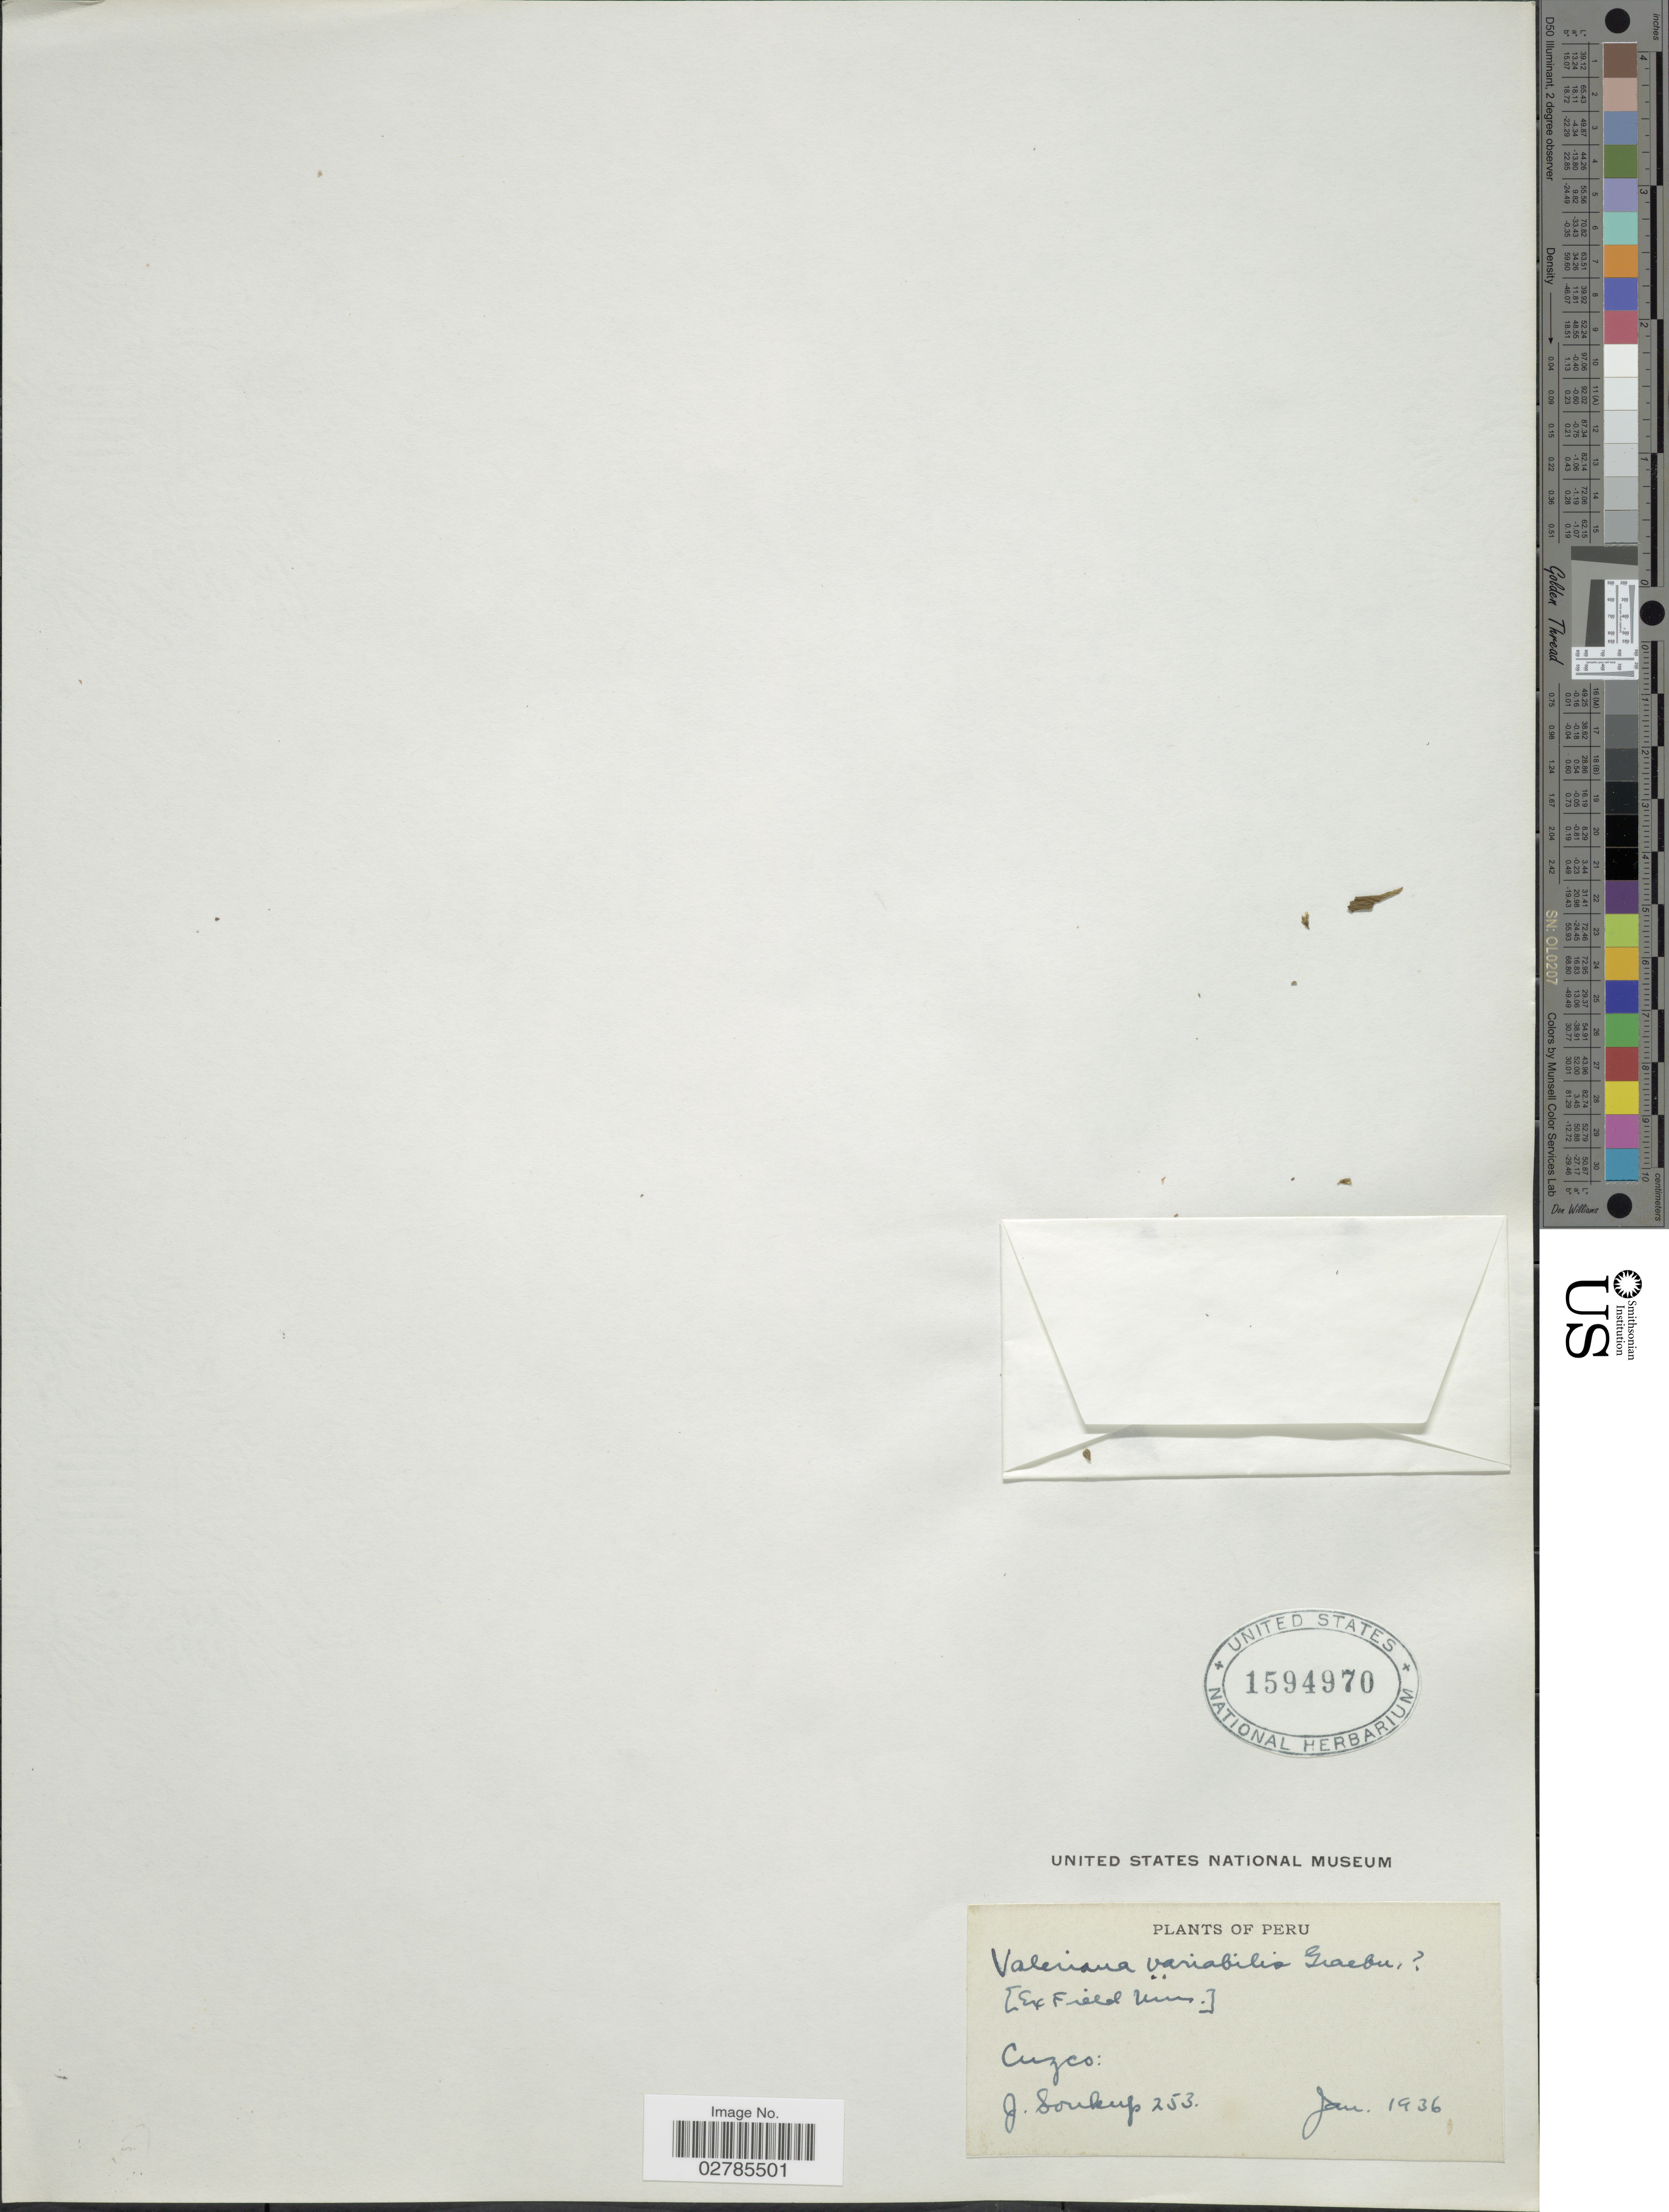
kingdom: Plantae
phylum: Tracheophyta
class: Magnoliopsida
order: Dipsacales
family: Caprifoliaceae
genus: Valeriana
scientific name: Valeriana variabilis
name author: Graebn.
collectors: J. Soukup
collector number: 253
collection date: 1936-01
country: Peru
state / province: Cusco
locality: Cuzco.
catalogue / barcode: US 1594970